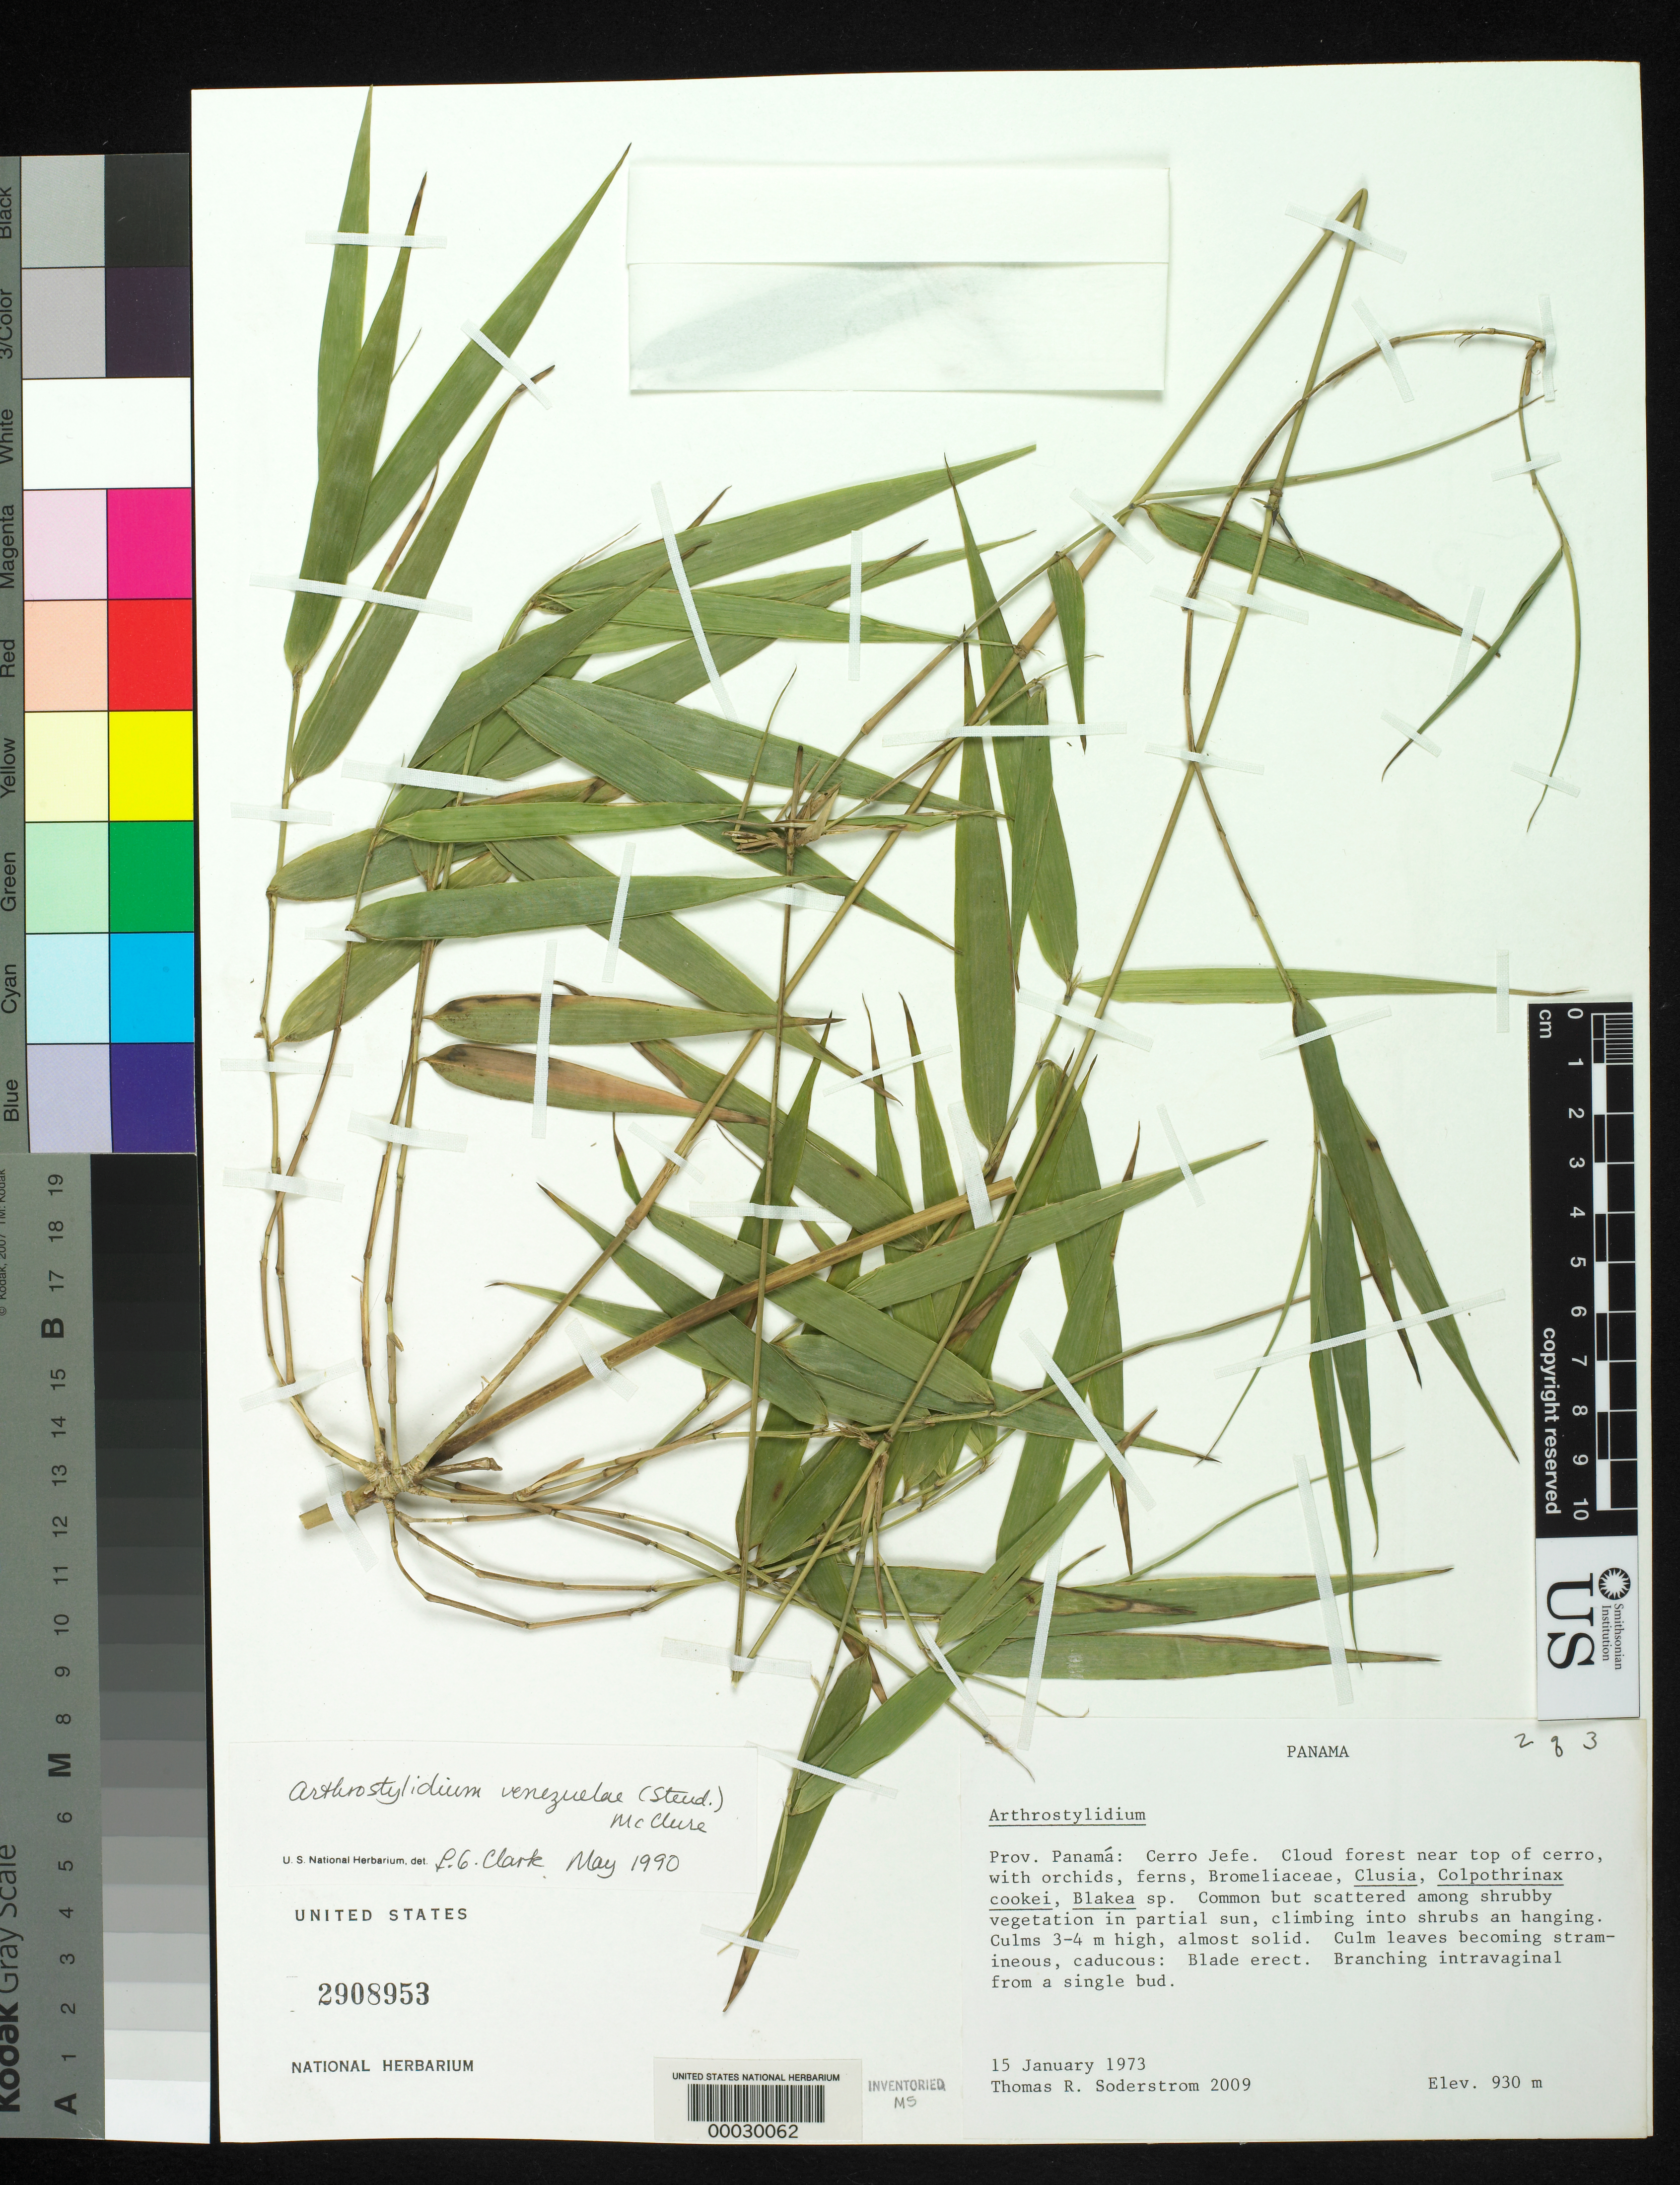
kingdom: Plantae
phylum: Tracheophyta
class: Liliopsida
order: Poales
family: Poaceae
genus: Arthrostylidium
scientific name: Arthrostylidium venezuelae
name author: (Steud.) McClure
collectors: T. R. Soderstrom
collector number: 2009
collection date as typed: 15 Jan 1973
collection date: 1973-01-15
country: Panama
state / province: Panamá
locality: Cerro Jefe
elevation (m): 930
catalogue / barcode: US 2908953